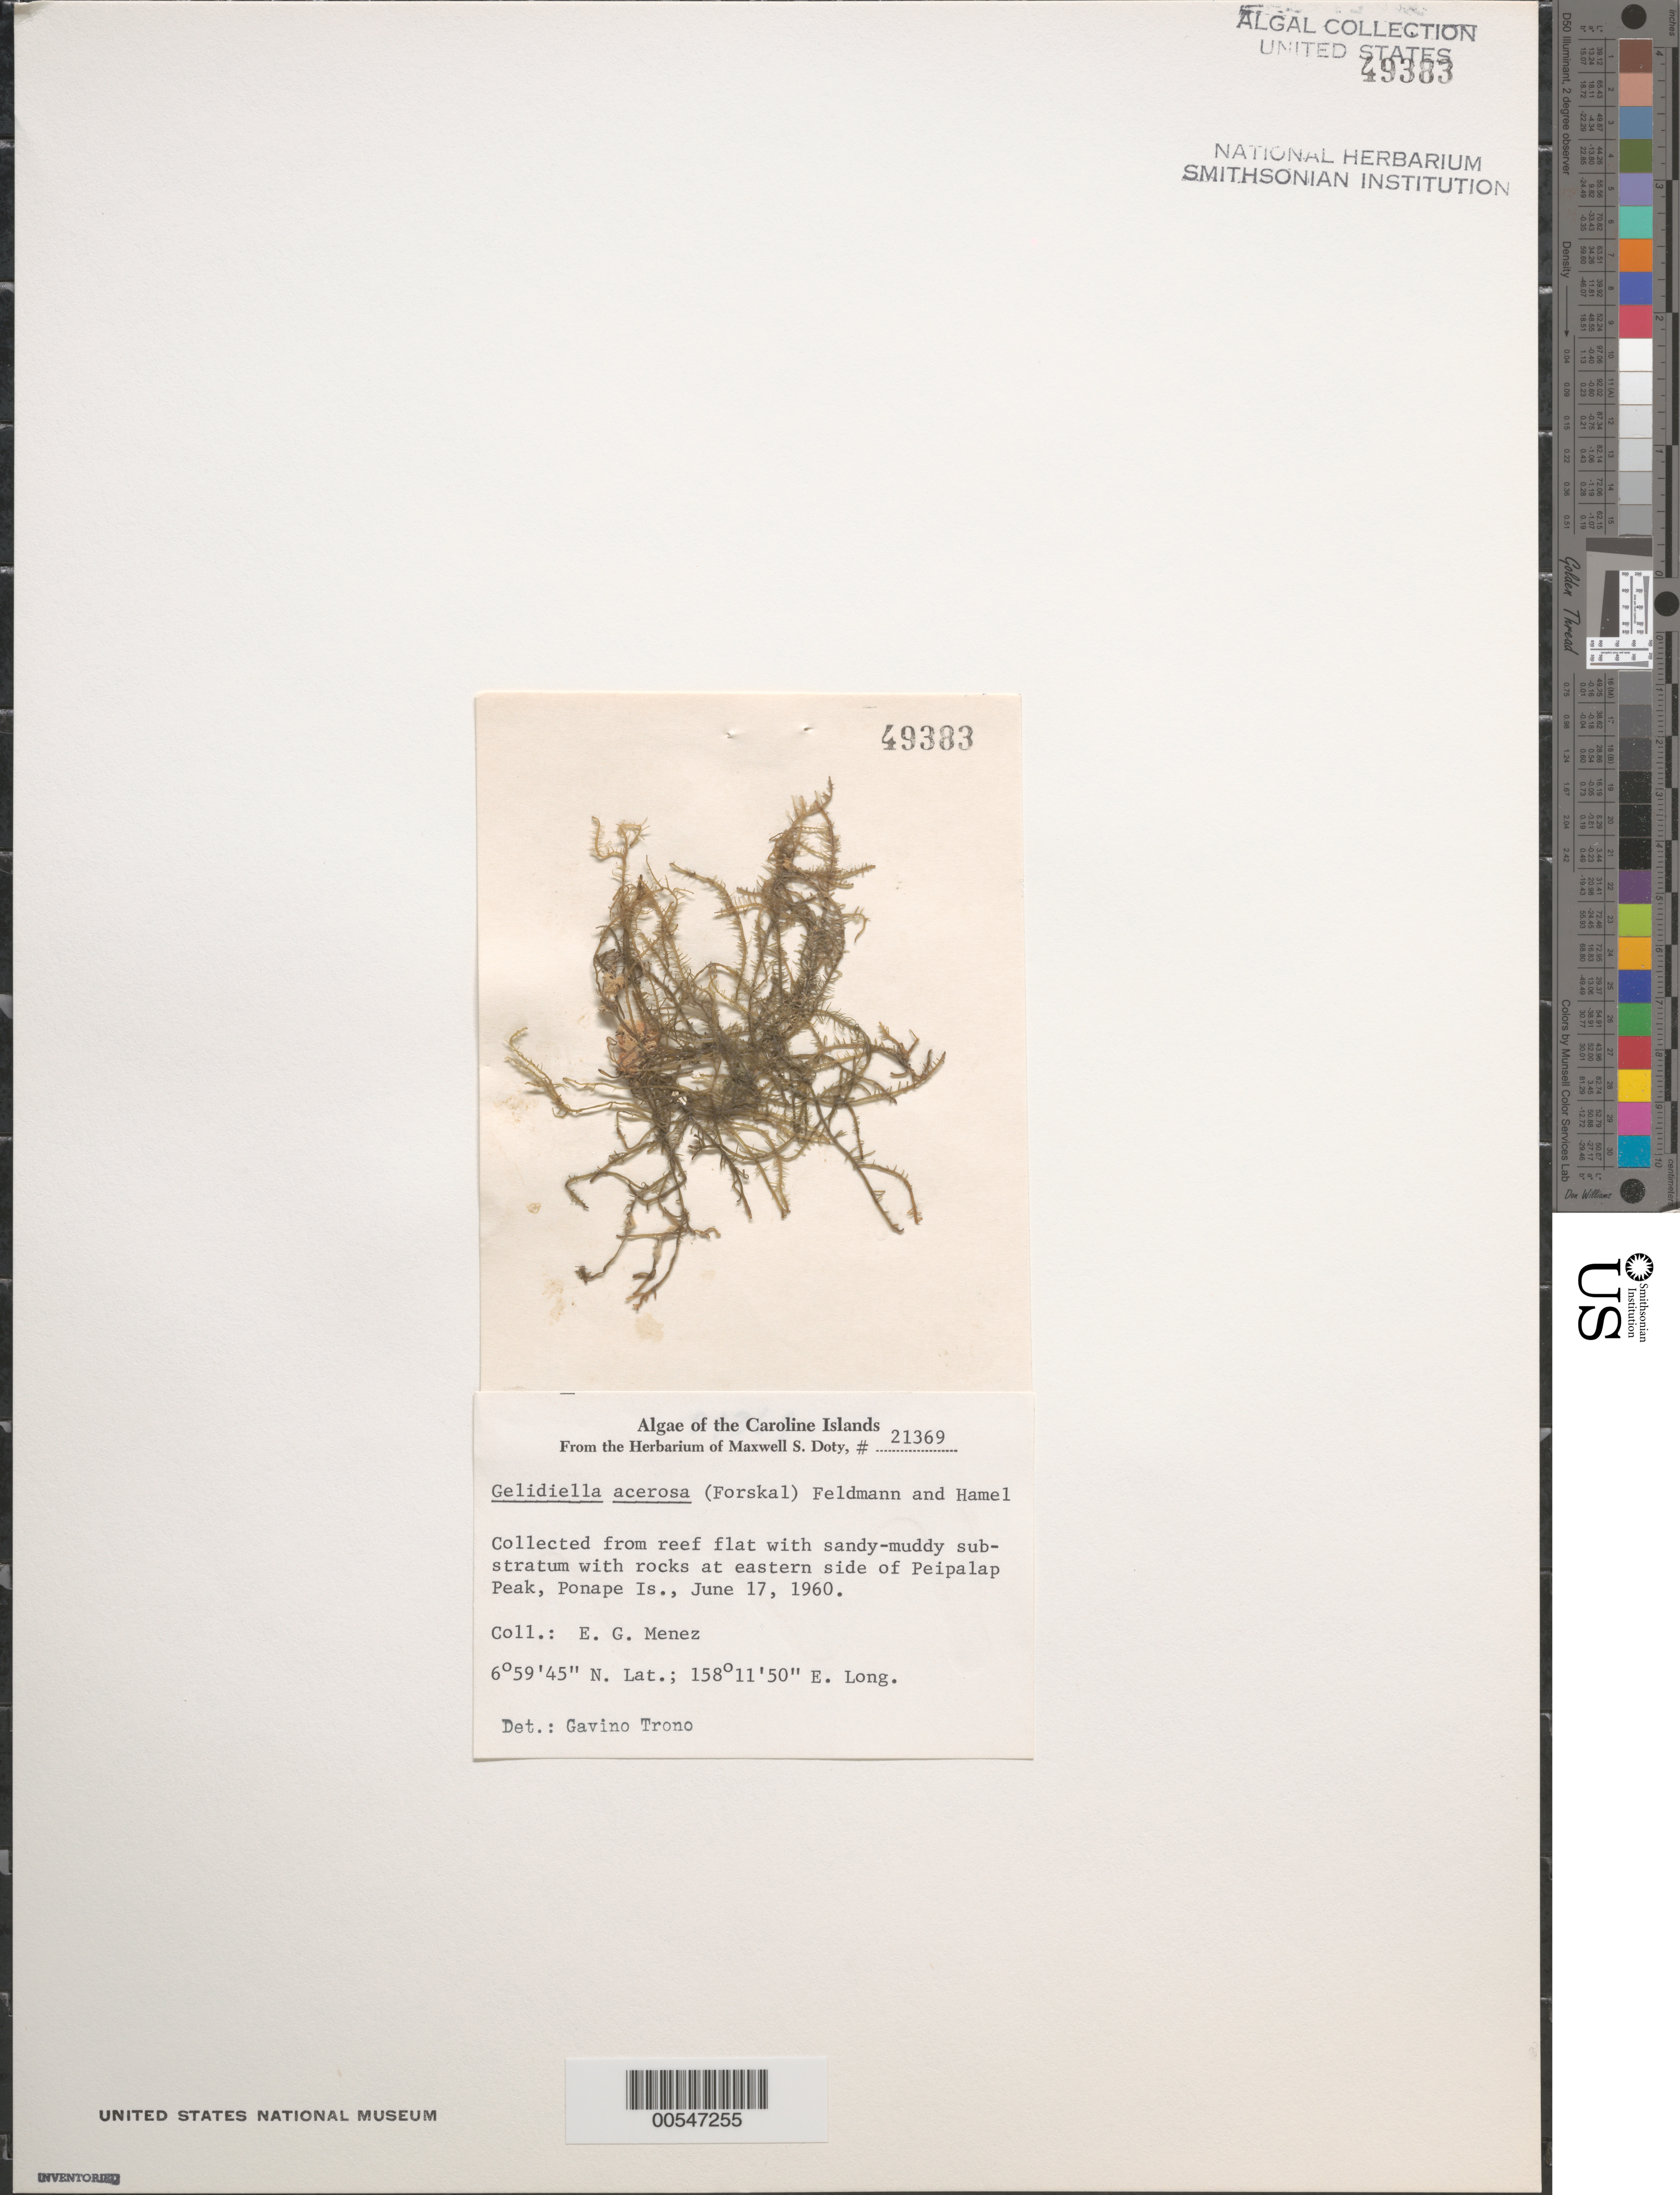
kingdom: Plantae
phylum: Rhodophyta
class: Florideophyceae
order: Gelidiales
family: Gelidiellaceae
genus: Gelidiella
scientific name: Gelidiella acerosa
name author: (Forssk.) Feldmann & G. Hamel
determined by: Trono, Gavino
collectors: Meñez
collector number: MSD 21369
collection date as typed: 17 Jun 1960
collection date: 1960-06-17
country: Micronesia, Federated States of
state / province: Pohnpei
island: Pohnpei [Ponape]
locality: Peipalap Peak, east side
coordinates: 6 59' 45" N, 158 11' 50" E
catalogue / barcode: US 49383